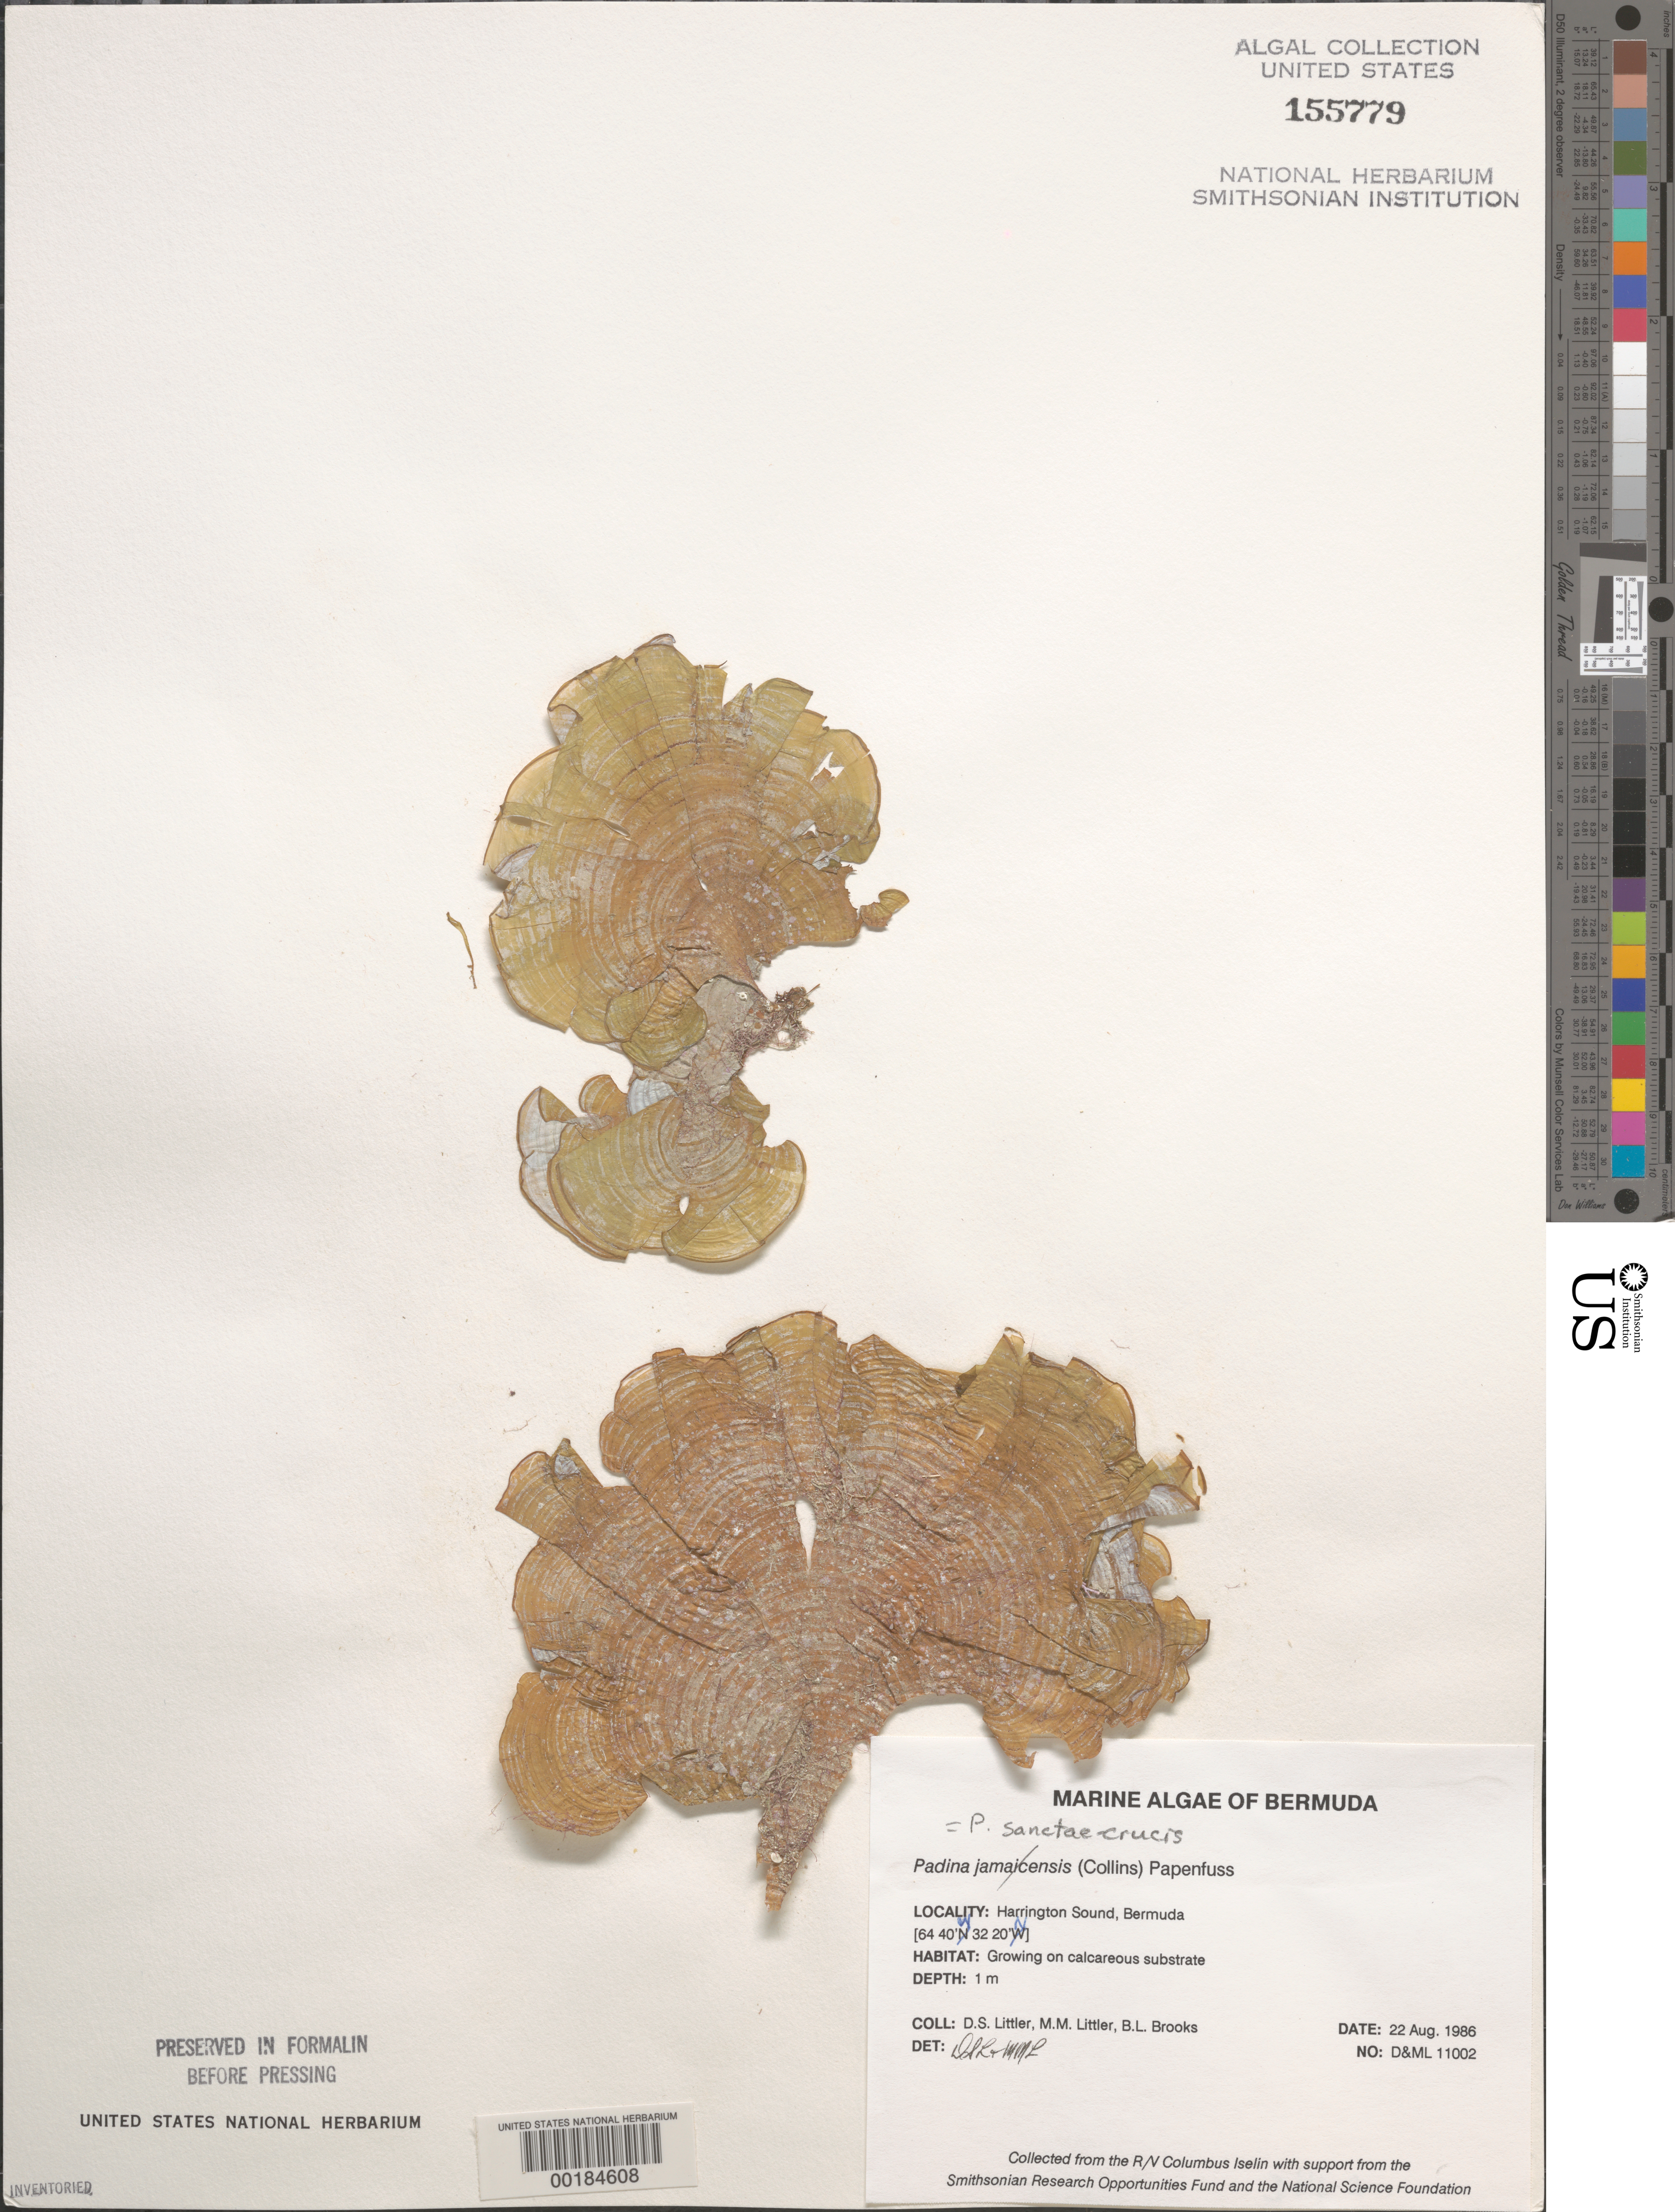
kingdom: Chromista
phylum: Ochrophyta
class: Phaeophyceae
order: Dictyotales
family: Dictyotaceae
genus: Padina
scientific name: Padina sanctae-crucis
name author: Børgesen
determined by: Littler, D. S.; Littler, M. M.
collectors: D. S. Littler, M. M. Littler & B. Brooks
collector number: D&ML 11002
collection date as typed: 22 Aug 1986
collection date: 1986-08-22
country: Bermuda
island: Bermuda Island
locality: Harrington Sound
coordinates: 32 20' N, 64 40' W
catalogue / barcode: US 155779